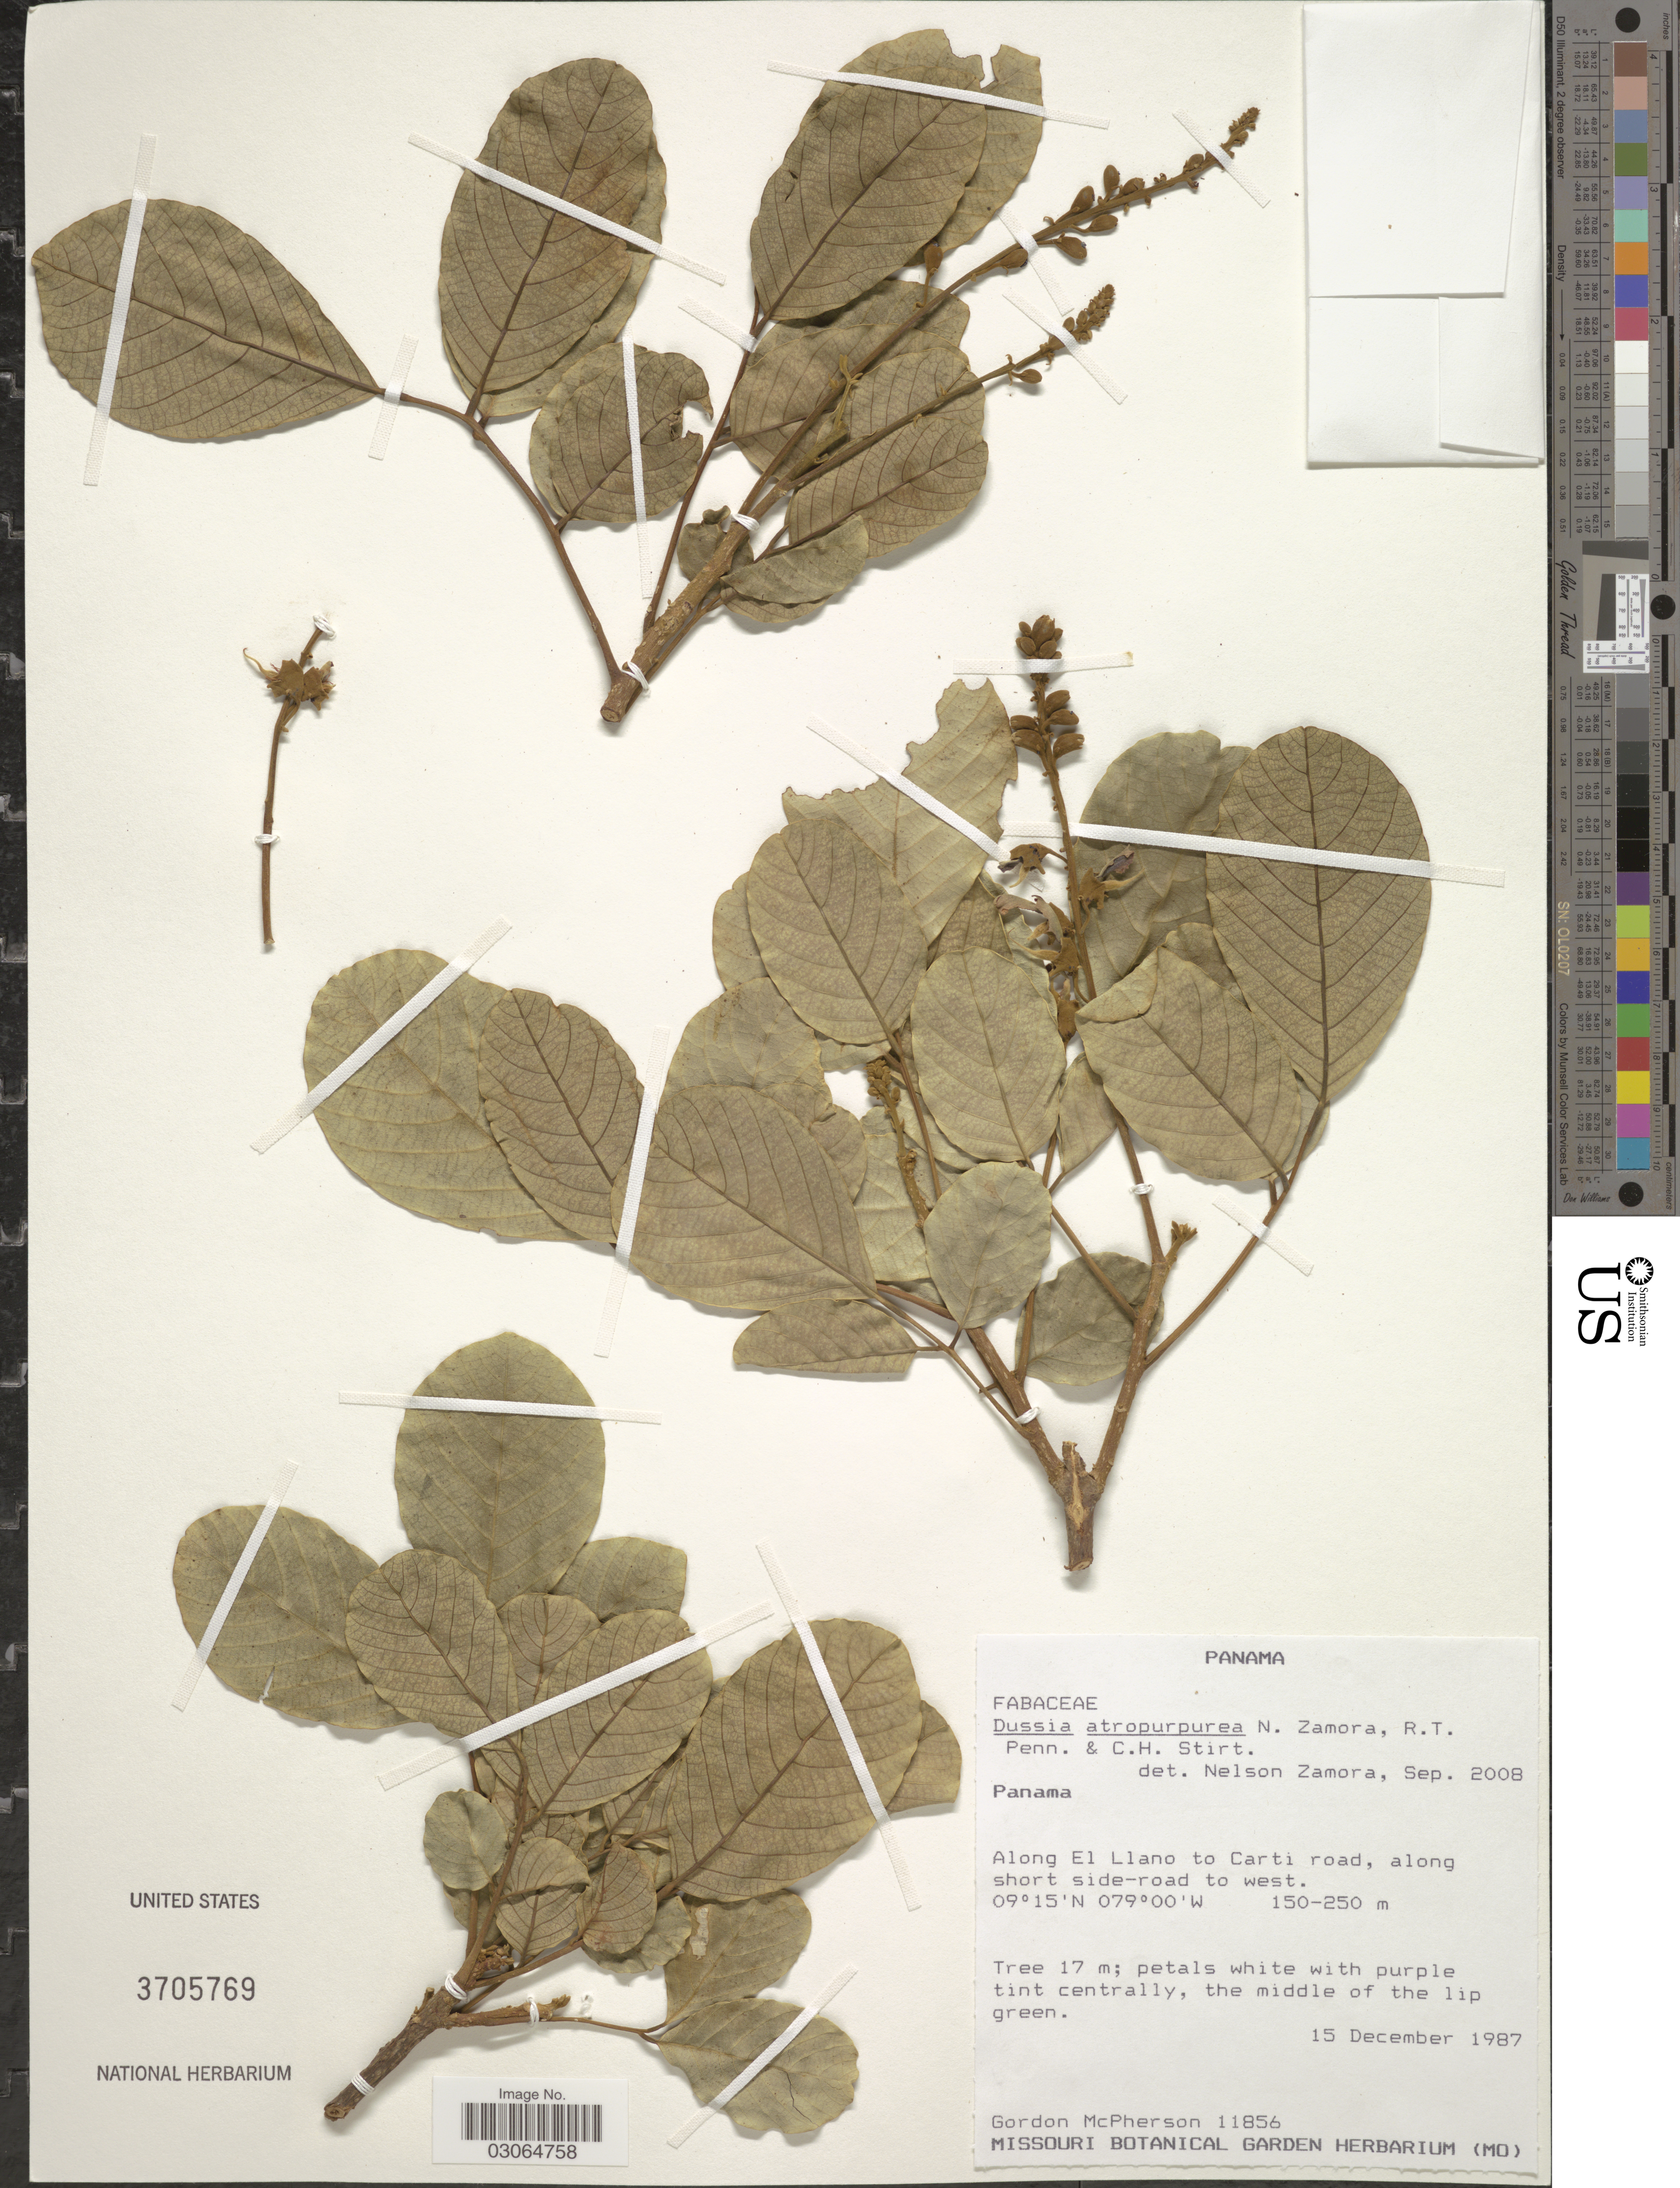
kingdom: Plantae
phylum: Tracheophyta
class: Magnoliopsida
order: Fabales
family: Fabaceae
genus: Dussia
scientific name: Dussia atropurpurea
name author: N. Zamora et al.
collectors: G. McPherson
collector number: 11856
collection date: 1987-12-15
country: Panama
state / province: Panamá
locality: Along El Llano to Carti road, along short side-road to west.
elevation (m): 150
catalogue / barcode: US 3705769